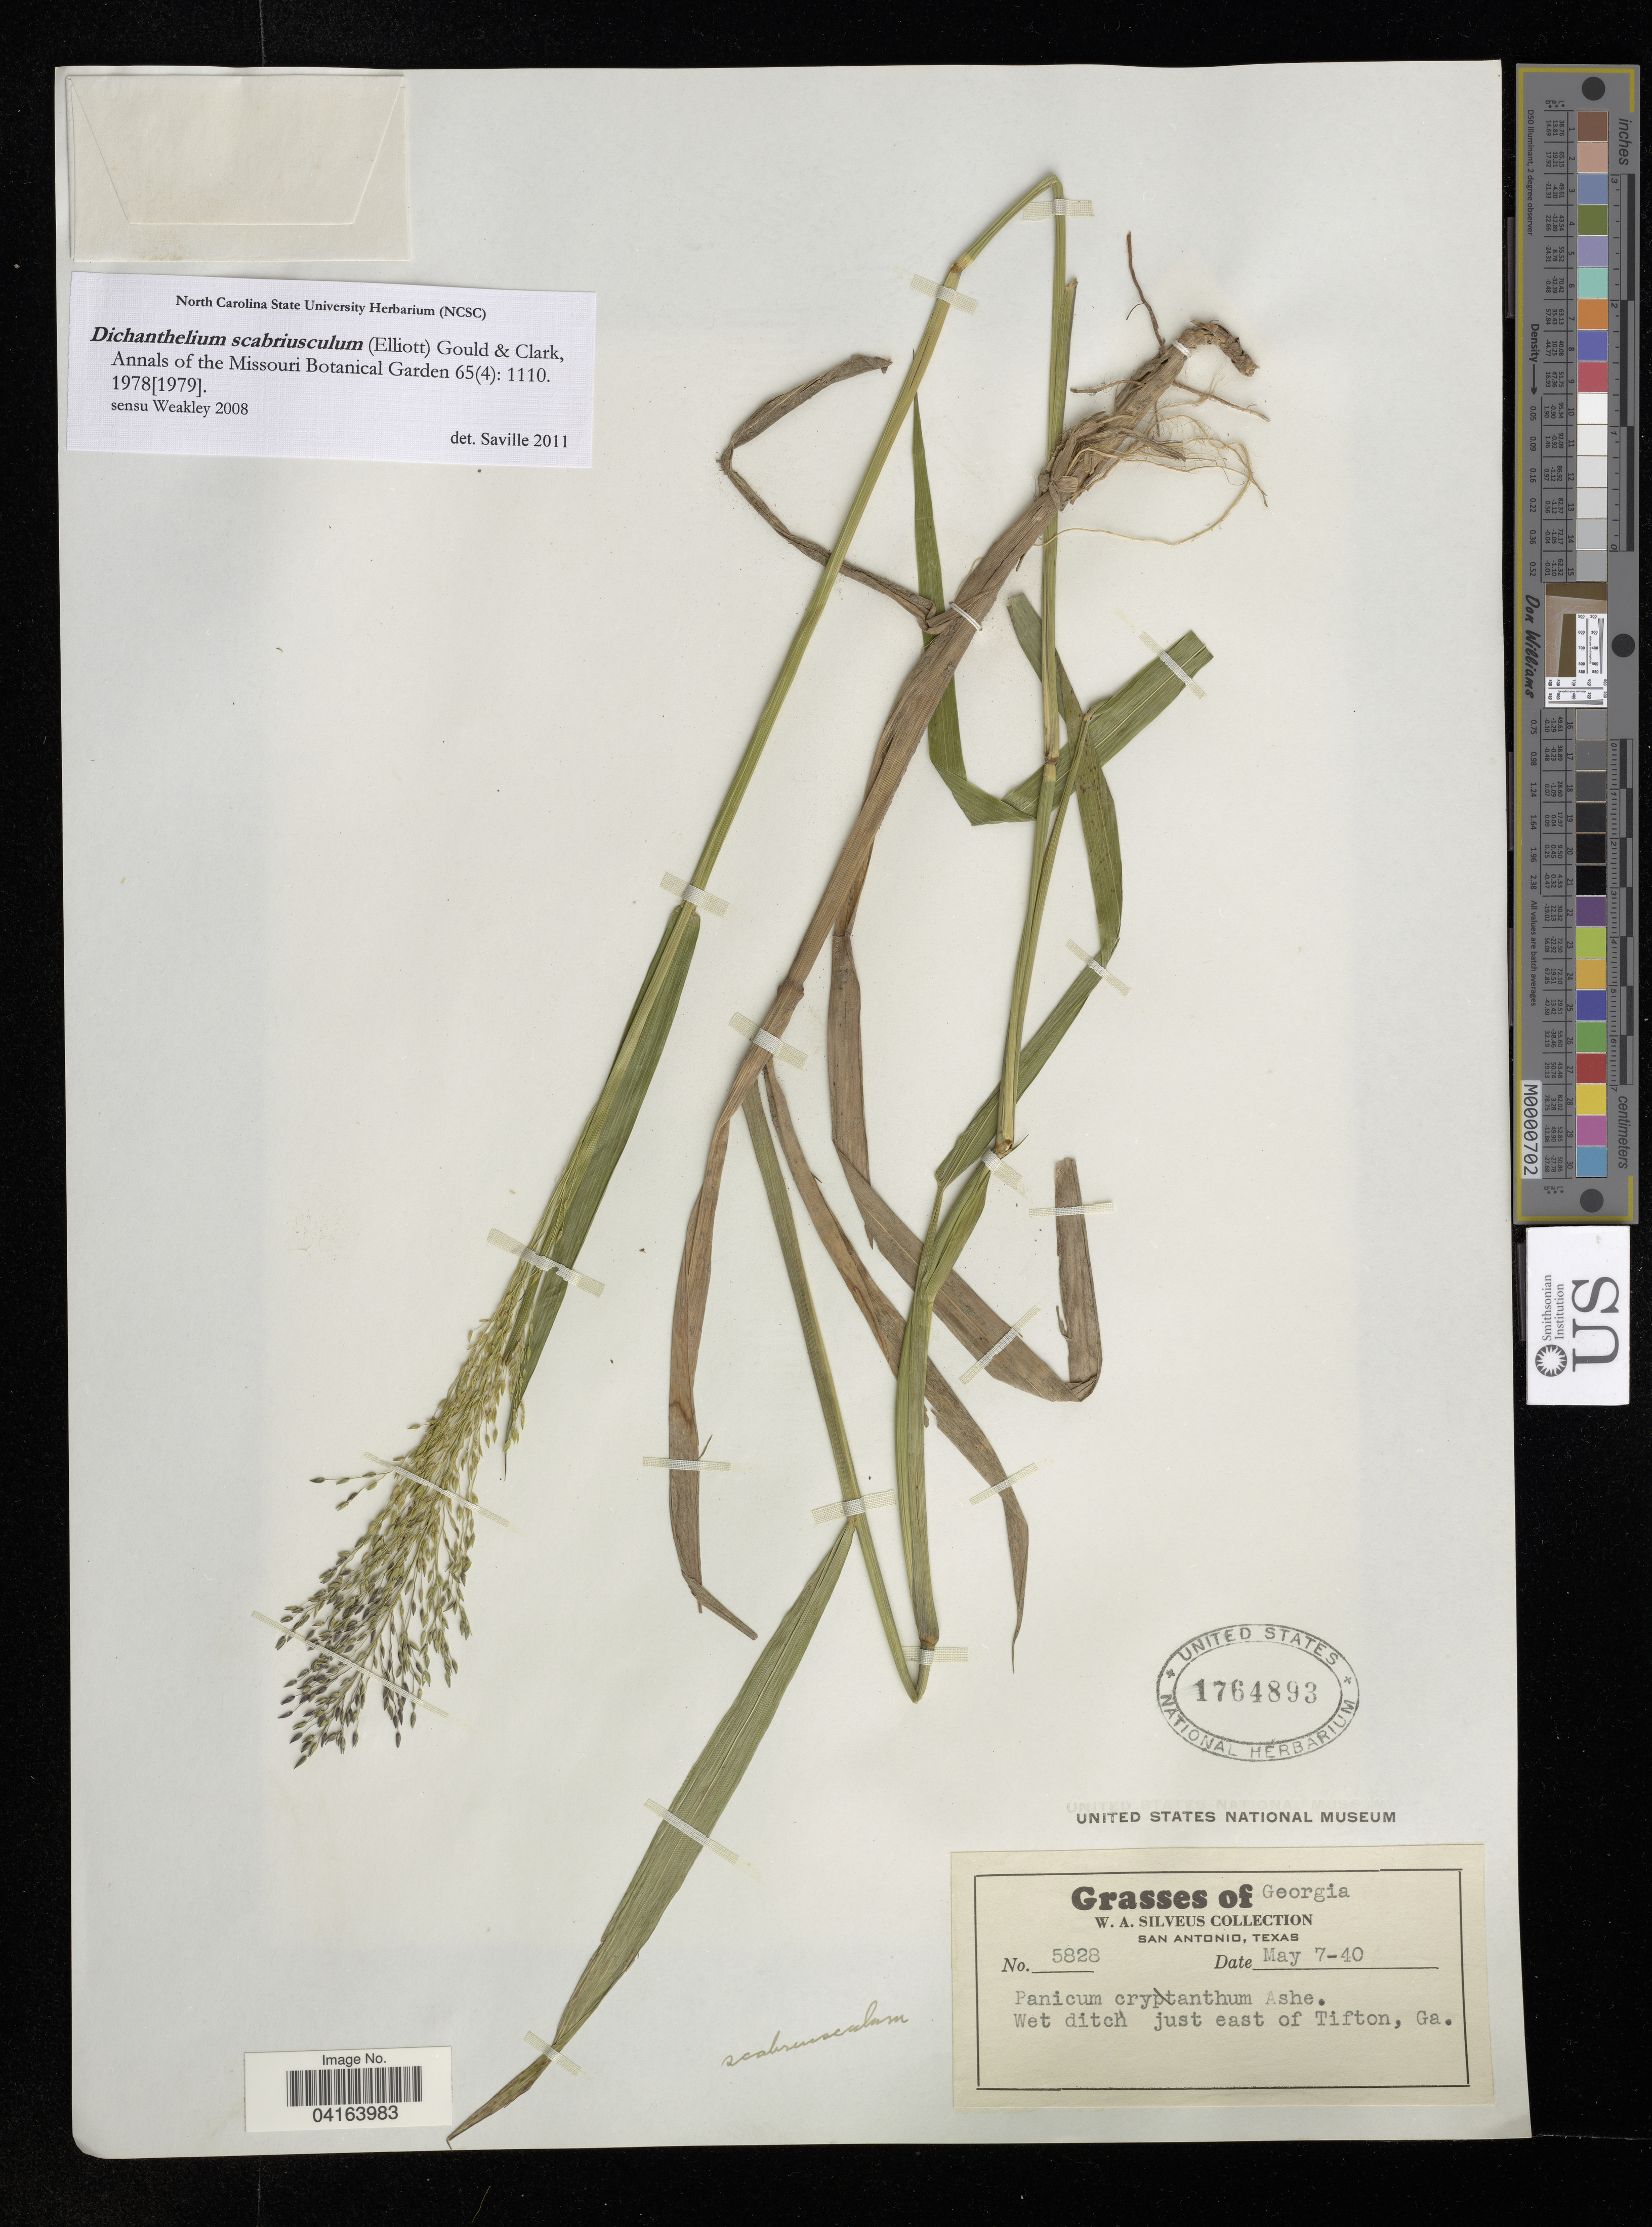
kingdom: Plantae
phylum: Tracheophyta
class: Liliopsida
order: Poales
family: Poaceae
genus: Dichanthelium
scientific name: Dichanthelium scabriusculum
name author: (Elliott) Gould & C.A. Clark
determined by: Saville, A. C., (NCSC), North Carolina State University (UNITED STATES)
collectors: W. Silveus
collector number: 5828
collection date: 1940-05-07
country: United States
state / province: Georgia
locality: Just east of Tifton.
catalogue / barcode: US 1764893